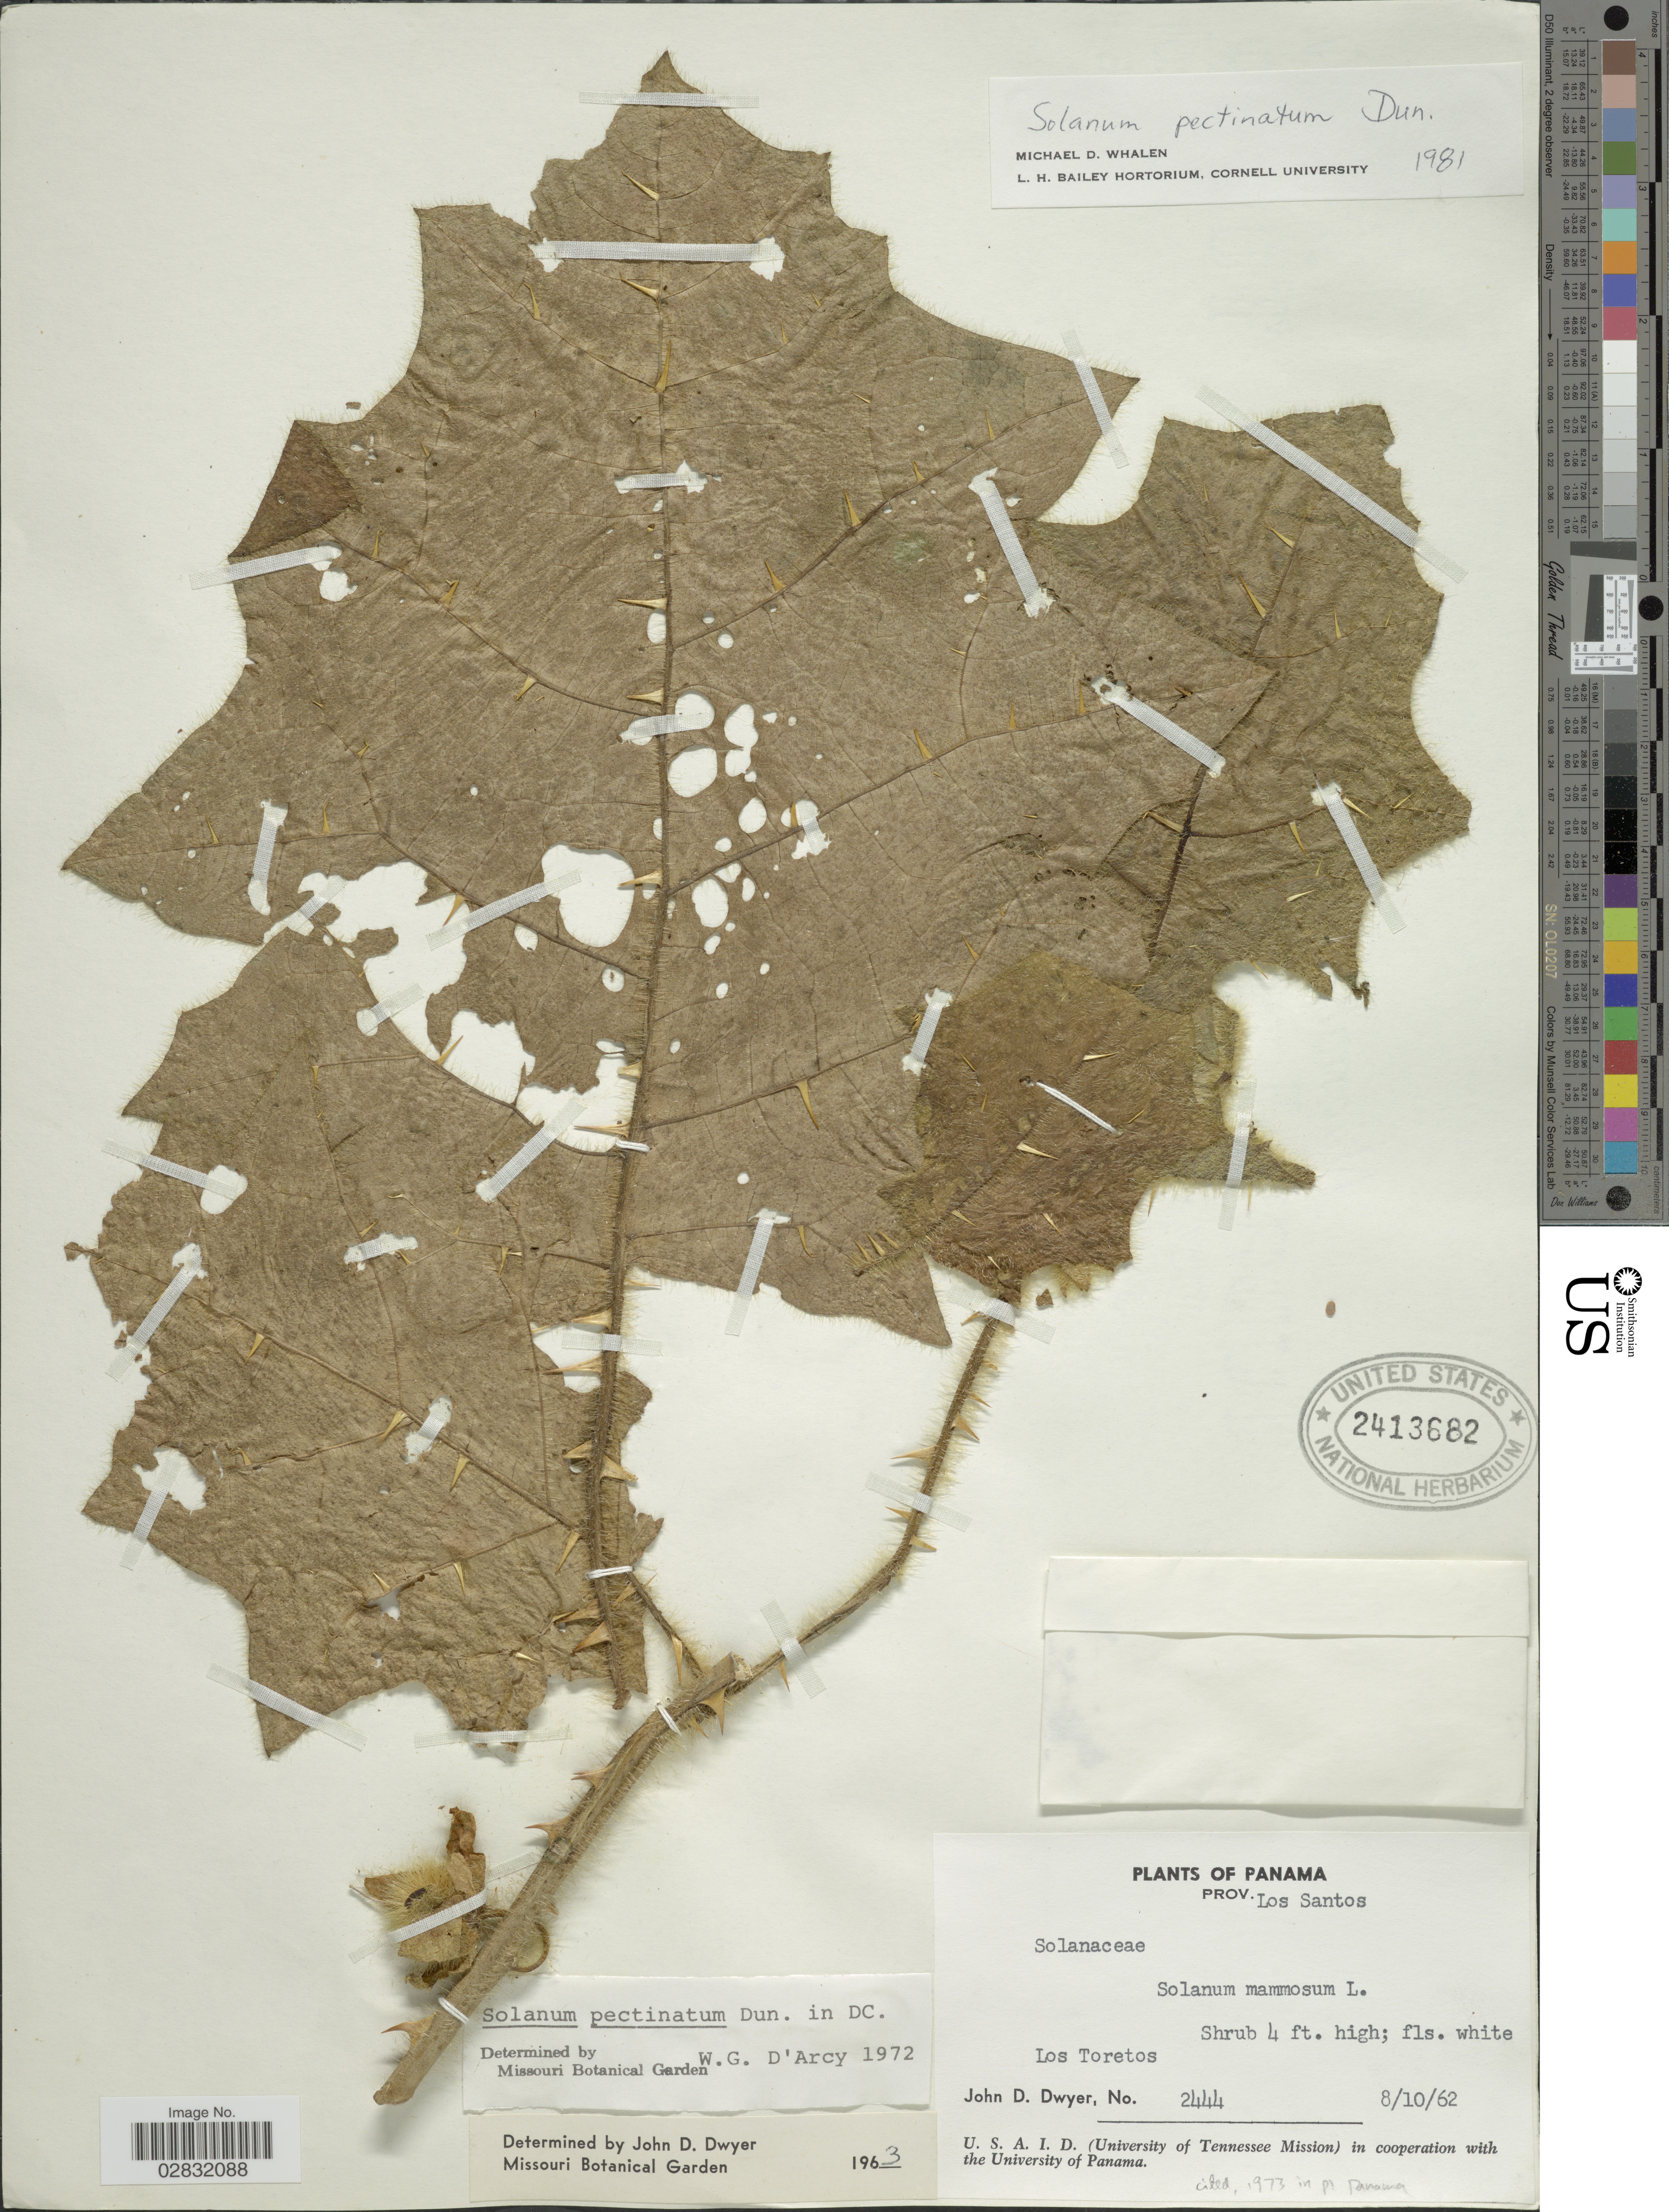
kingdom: Plantae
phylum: Tracheophyta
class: Magnoliopsida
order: Solanales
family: Solanaceae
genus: Solanum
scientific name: Solanum pectinatum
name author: Dunal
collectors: J. D. Dwyer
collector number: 2444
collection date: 1962-10-08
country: Panama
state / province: Los Santos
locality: Los Toretos.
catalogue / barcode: US 2413682